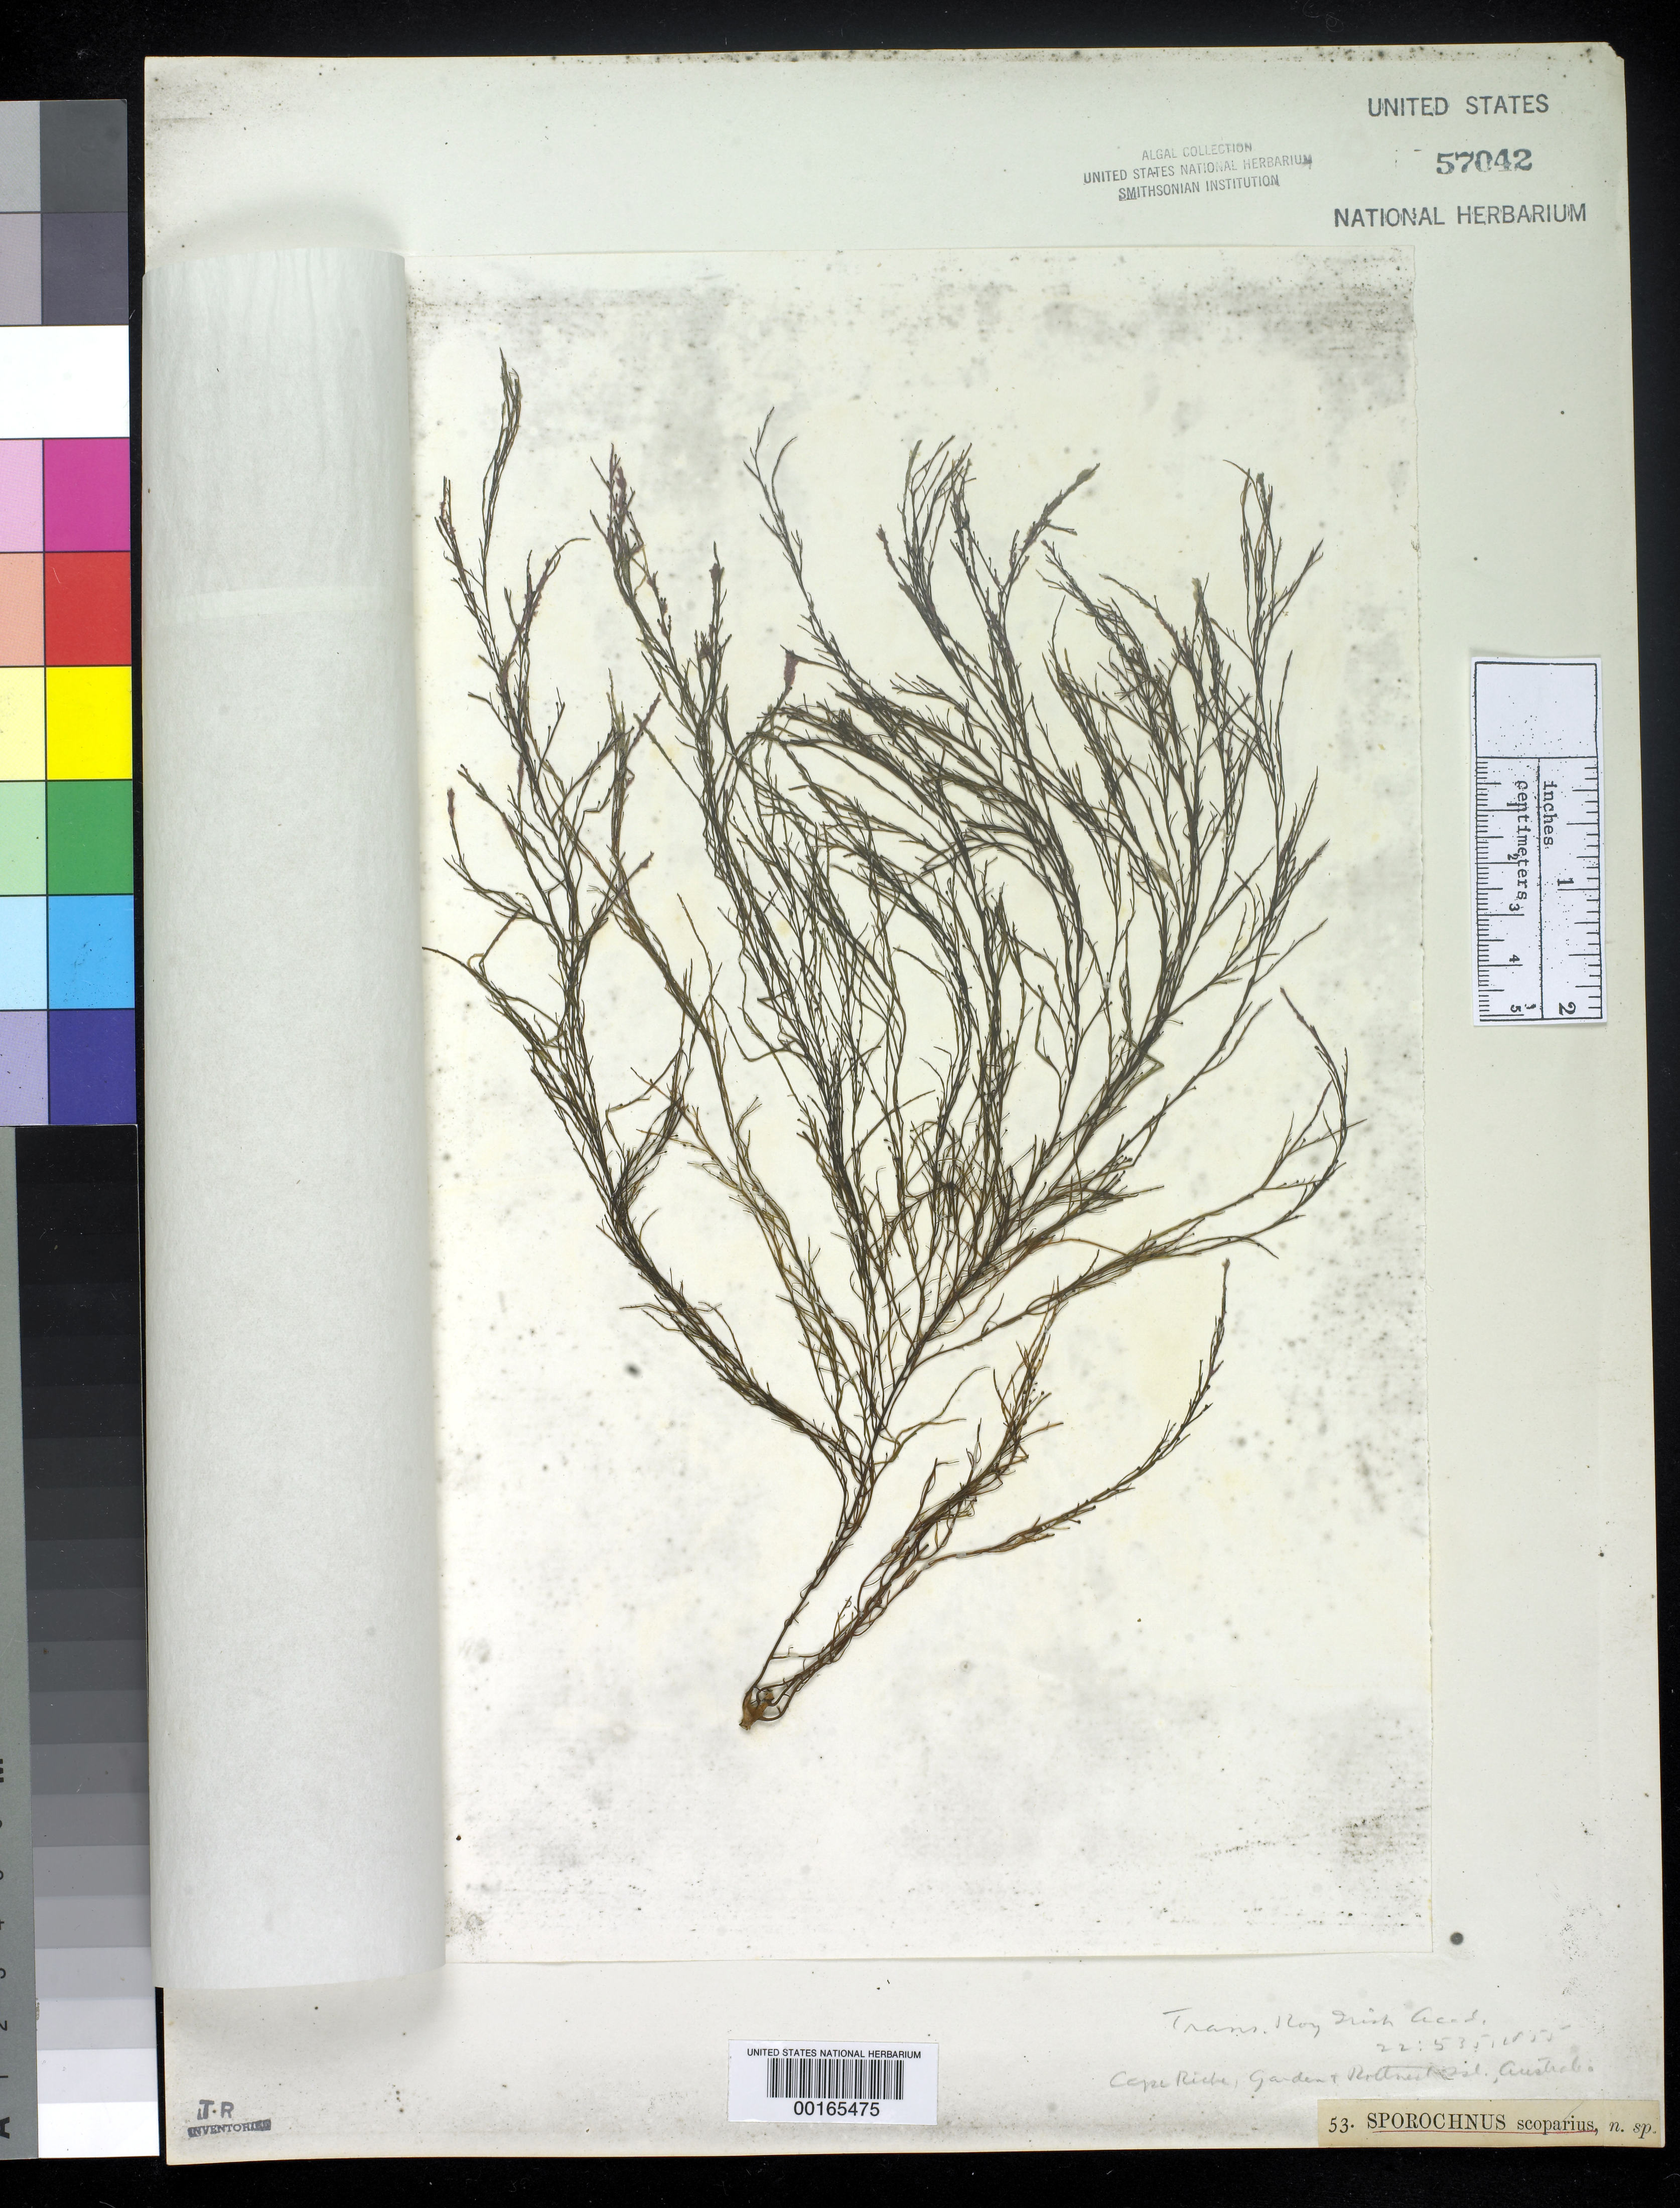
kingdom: Chromista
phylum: Ochrophyta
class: Phaeophyceae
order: Sporochnales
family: Sporochnaceae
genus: Sporochnus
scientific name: Sporochnus scoparius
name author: Harv.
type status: Isotype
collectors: W. Harvey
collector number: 53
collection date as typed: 1854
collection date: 1854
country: Australia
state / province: Western Australia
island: Garden Island and Rottnest Island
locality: Cape Riche.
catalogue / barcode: US 57042